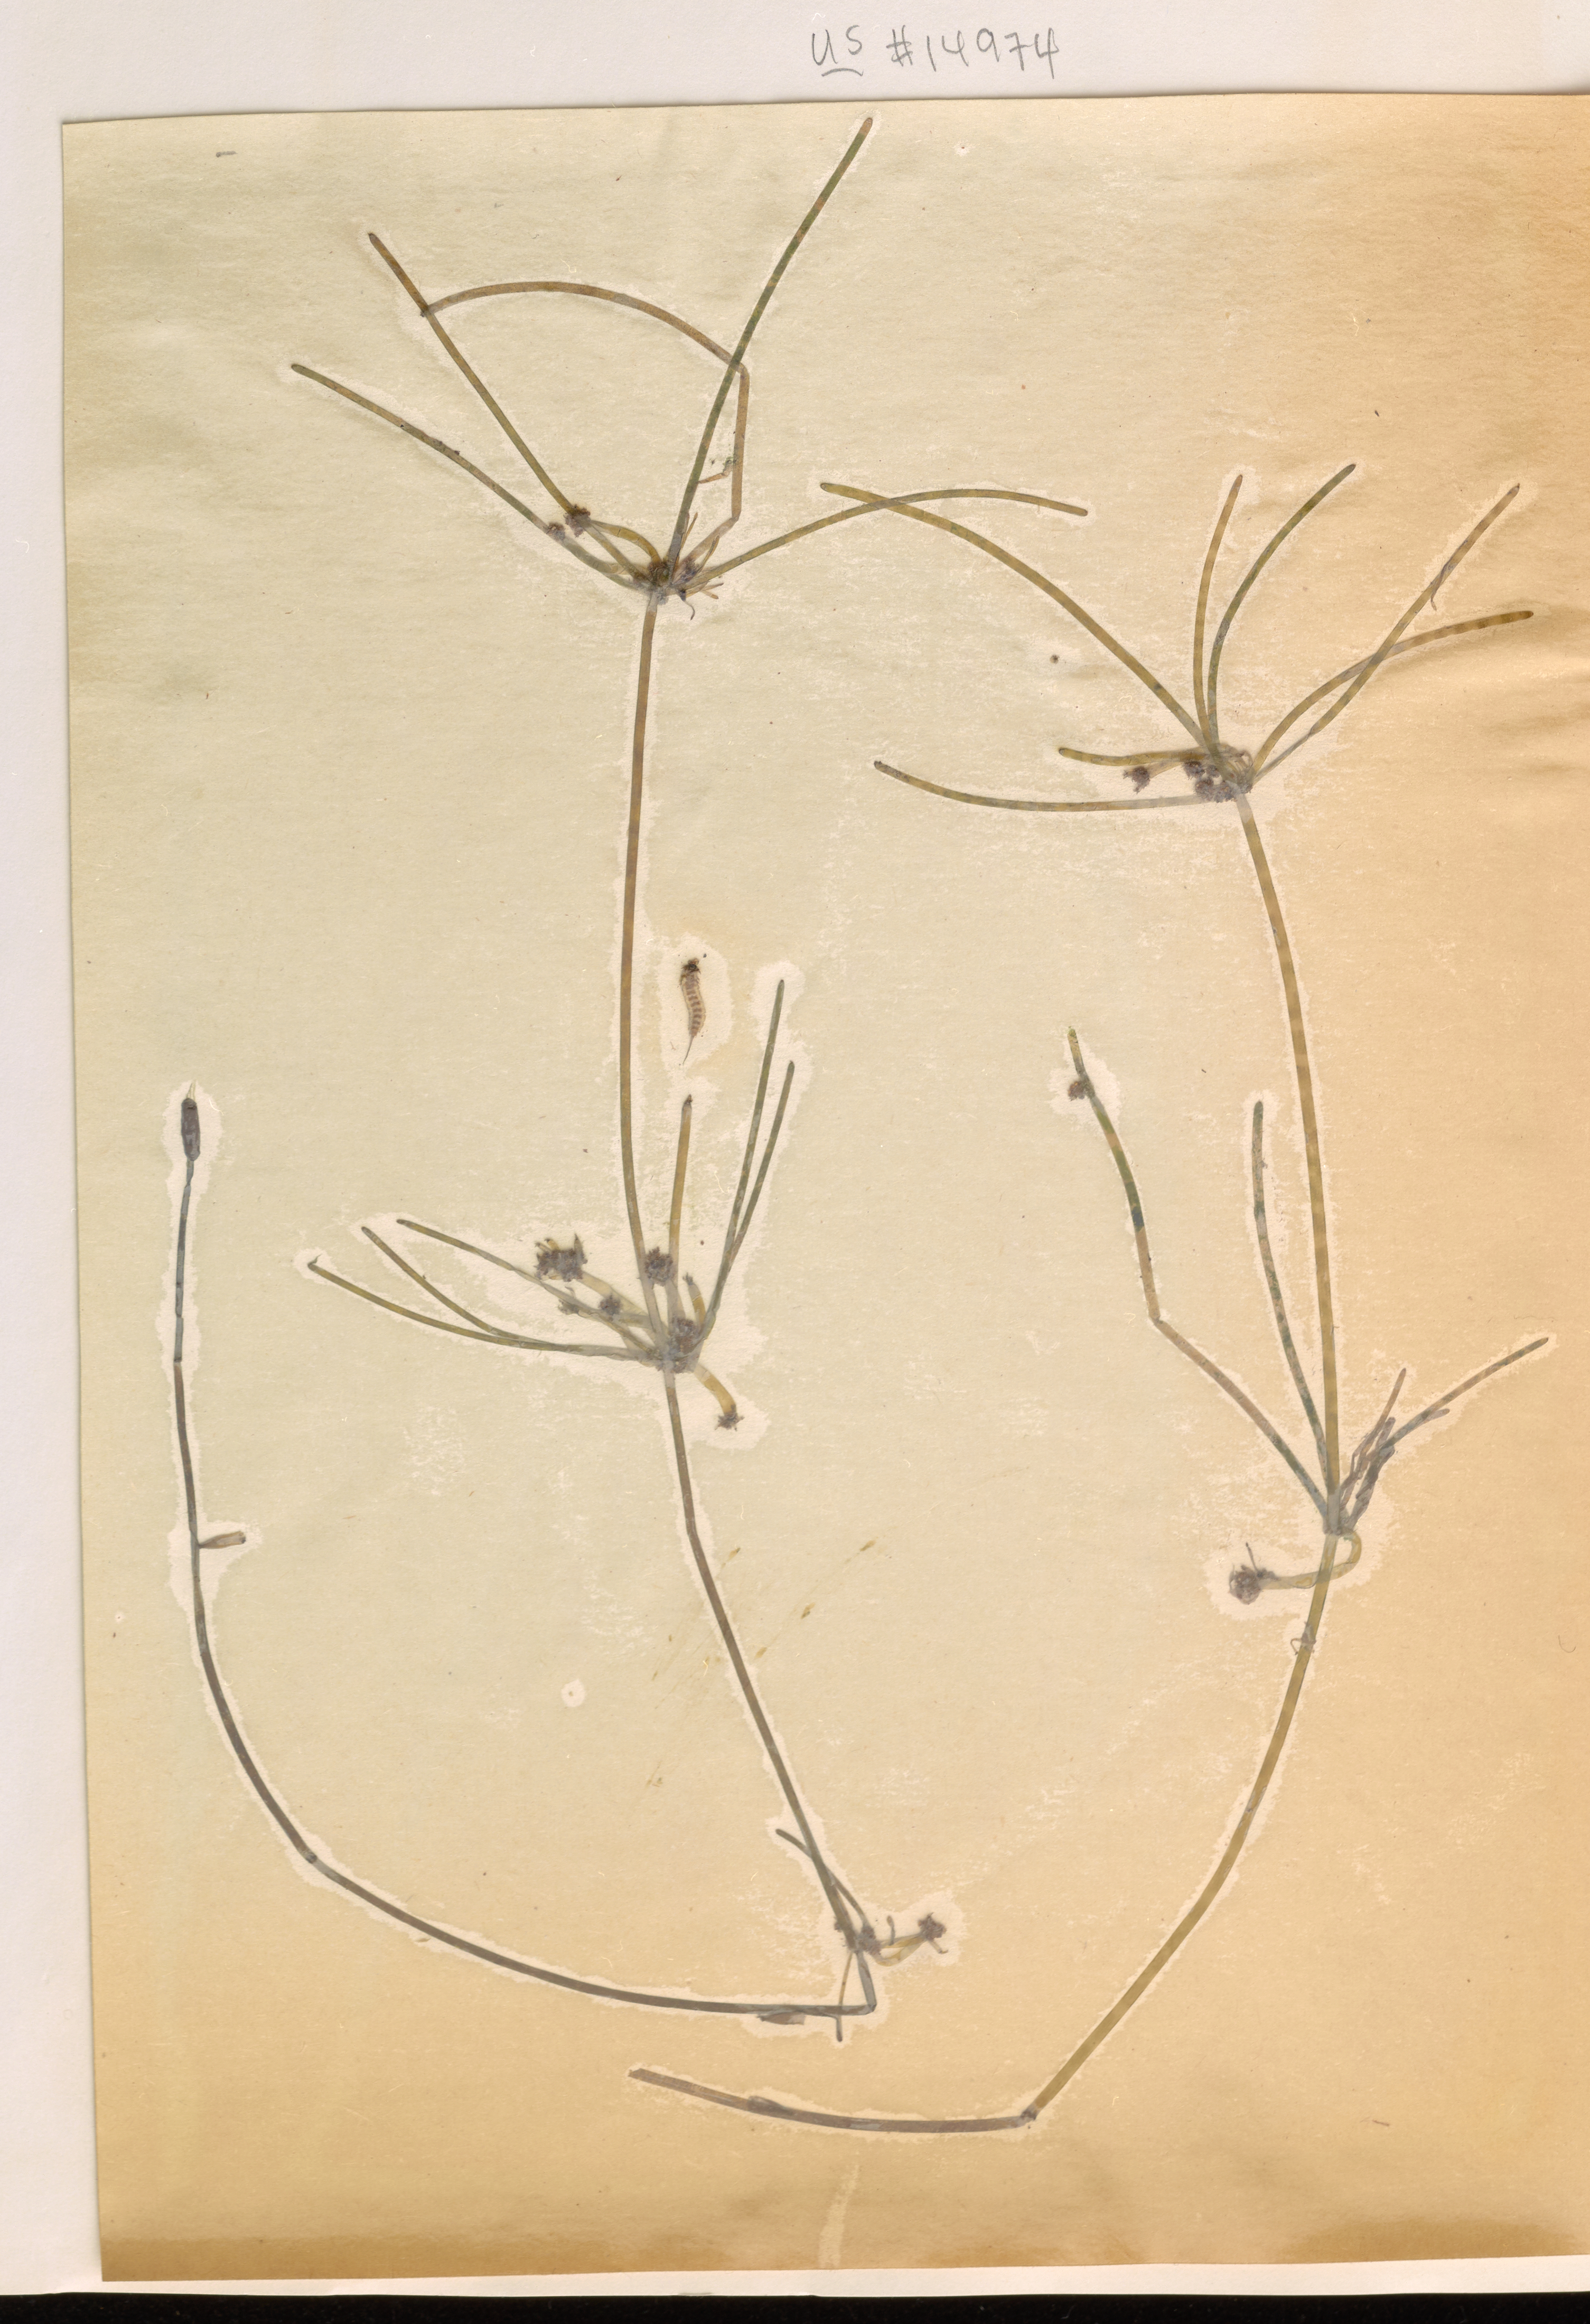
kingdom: Plantae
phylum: Charophyta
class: Charophyceae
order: Charales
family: Characeae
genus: Nitella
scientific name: Nitella translucens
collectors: W. Krause & H. Krause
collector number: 33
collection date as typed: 10 Jul 1984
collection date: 1984-07-10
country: Ireland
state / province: Ulster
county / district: Donegal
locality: Shannagh Lough, Fanad Head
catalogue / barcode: US 14974